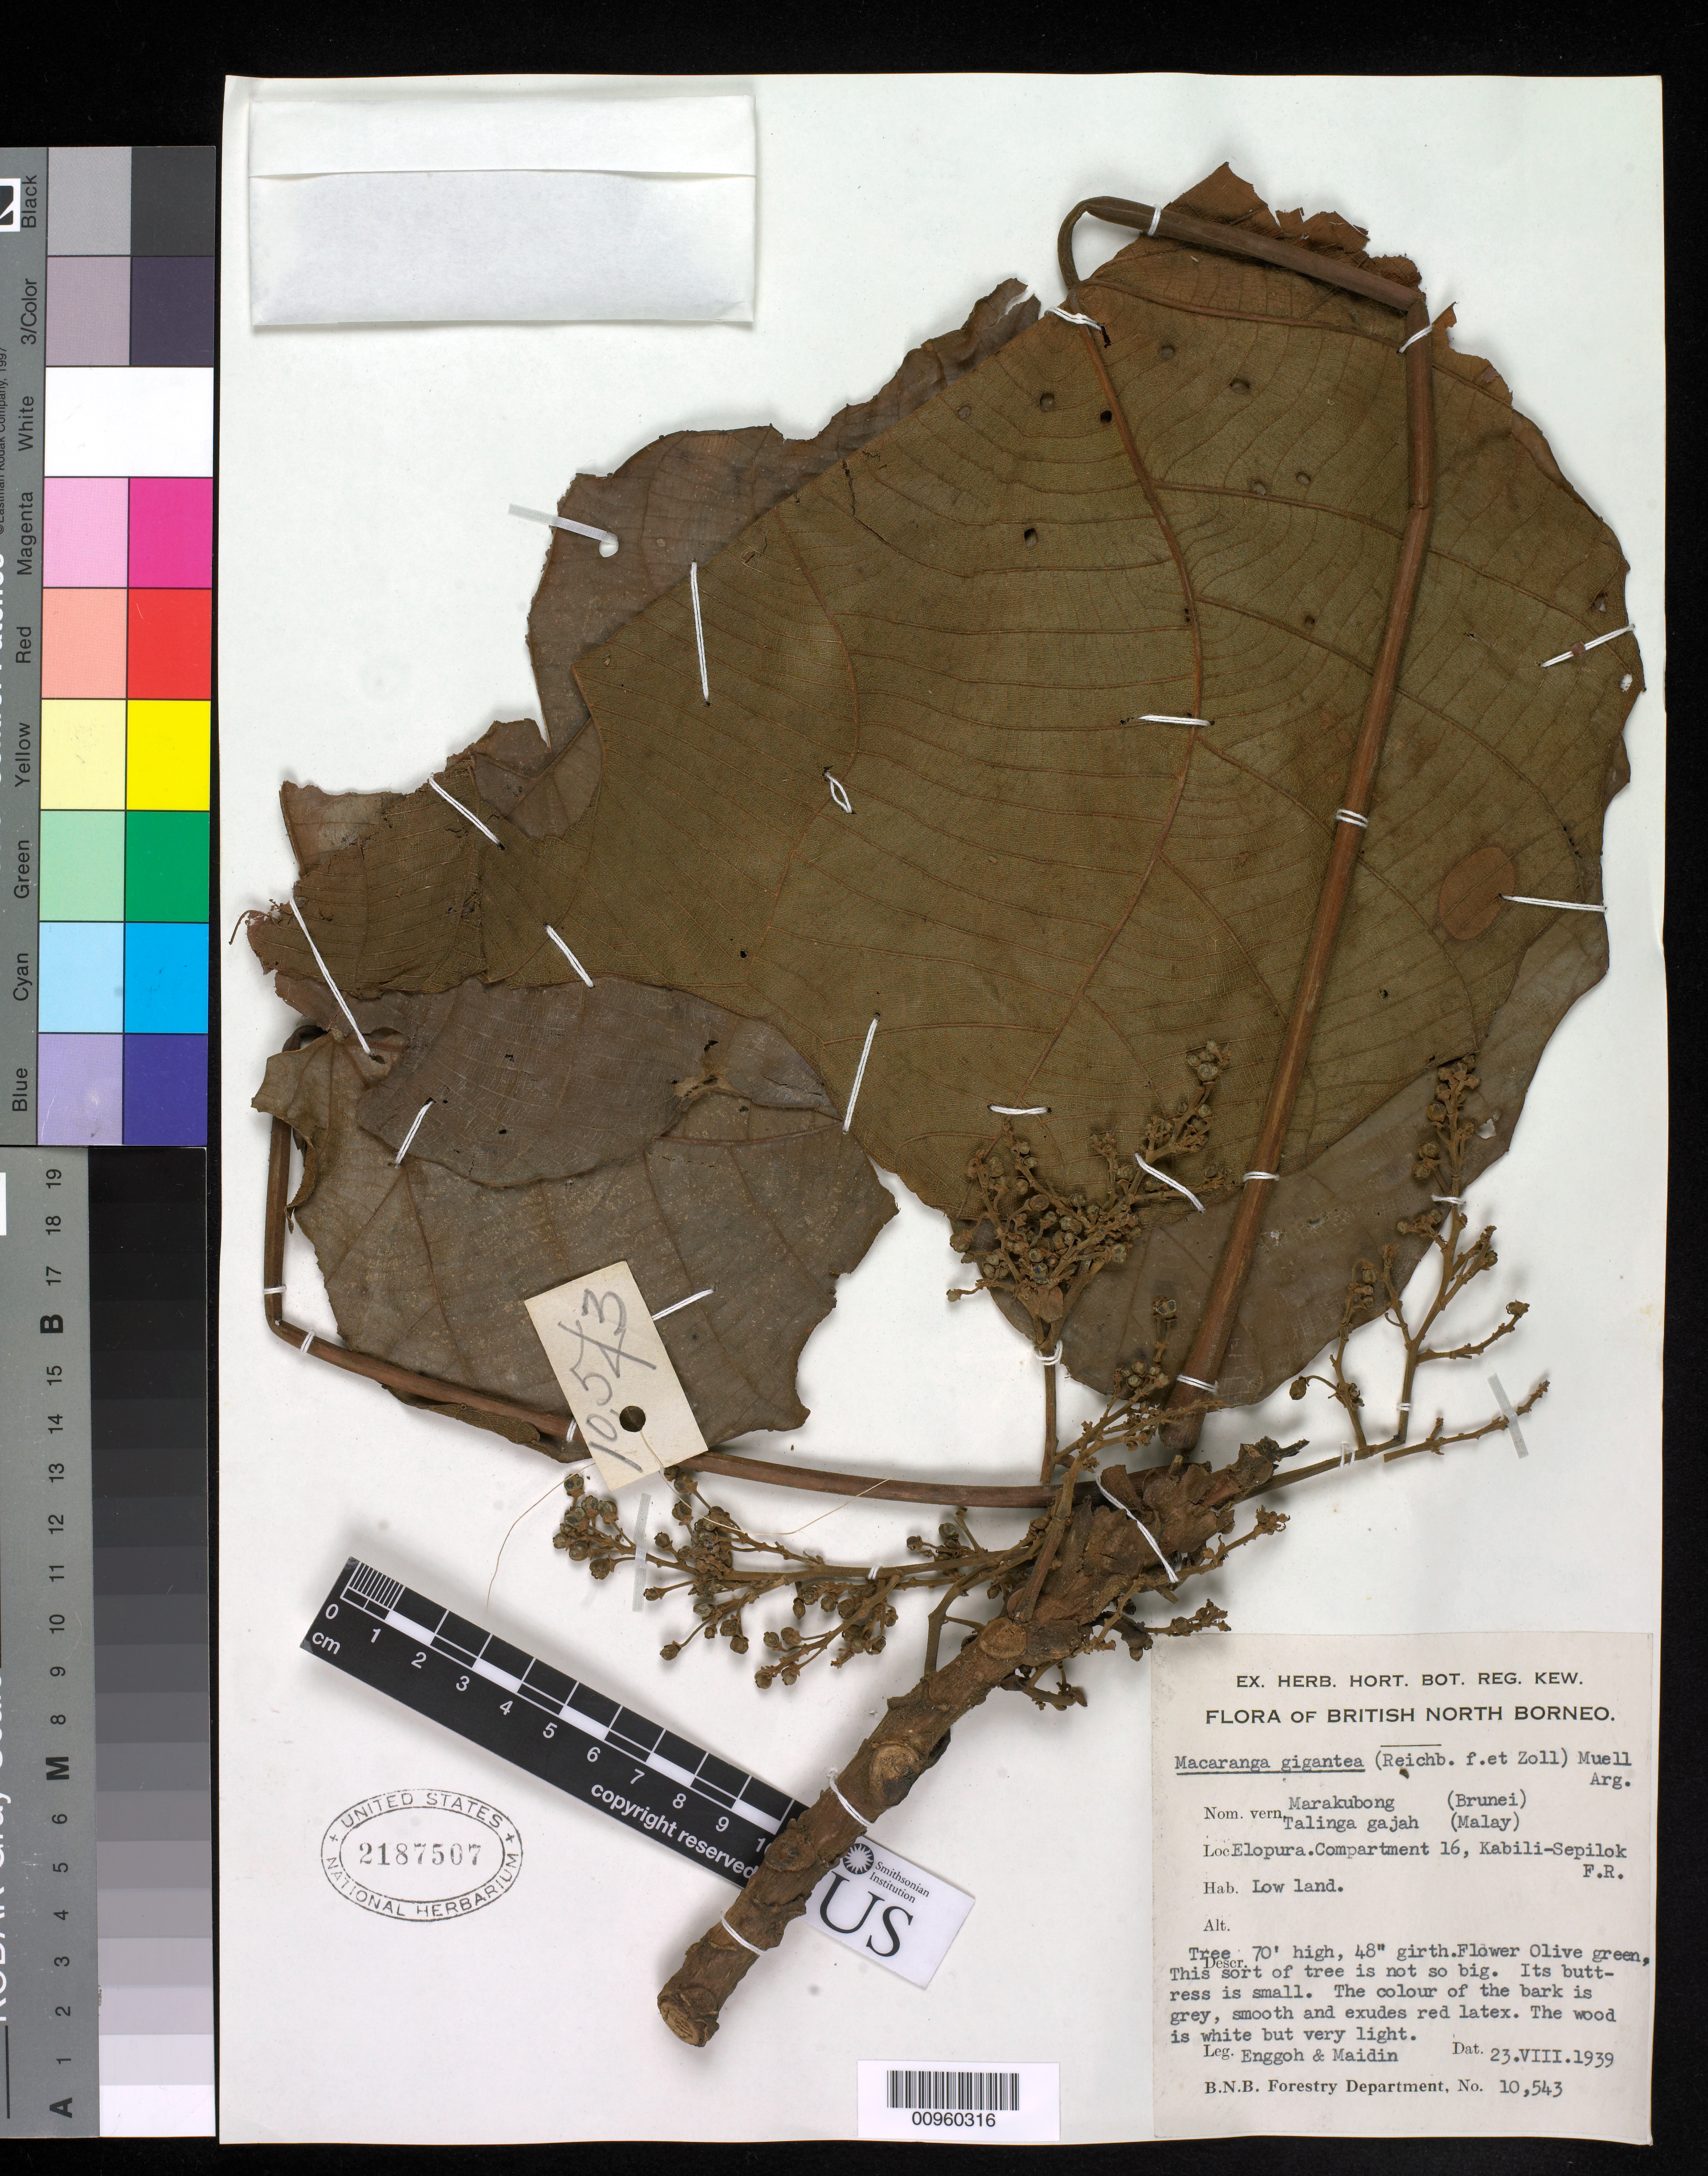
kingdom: Plantae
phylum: Tracheophyta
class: Magnoliopsida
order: Malpighiales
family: Euphorbiaceae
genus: Macaranga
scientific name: Macaranga gigantea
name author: (Rchb. f. & Zoll.) Müll. Arg.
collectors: -. Enggoh & S.M. Maidin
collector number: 10543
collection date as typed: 23 Aug 1939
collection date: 1939-08-23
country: Malaysia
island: Borneo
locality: Kabili-Sepilok F.R. Elopura. Compartment 16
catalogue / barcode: US 2187507